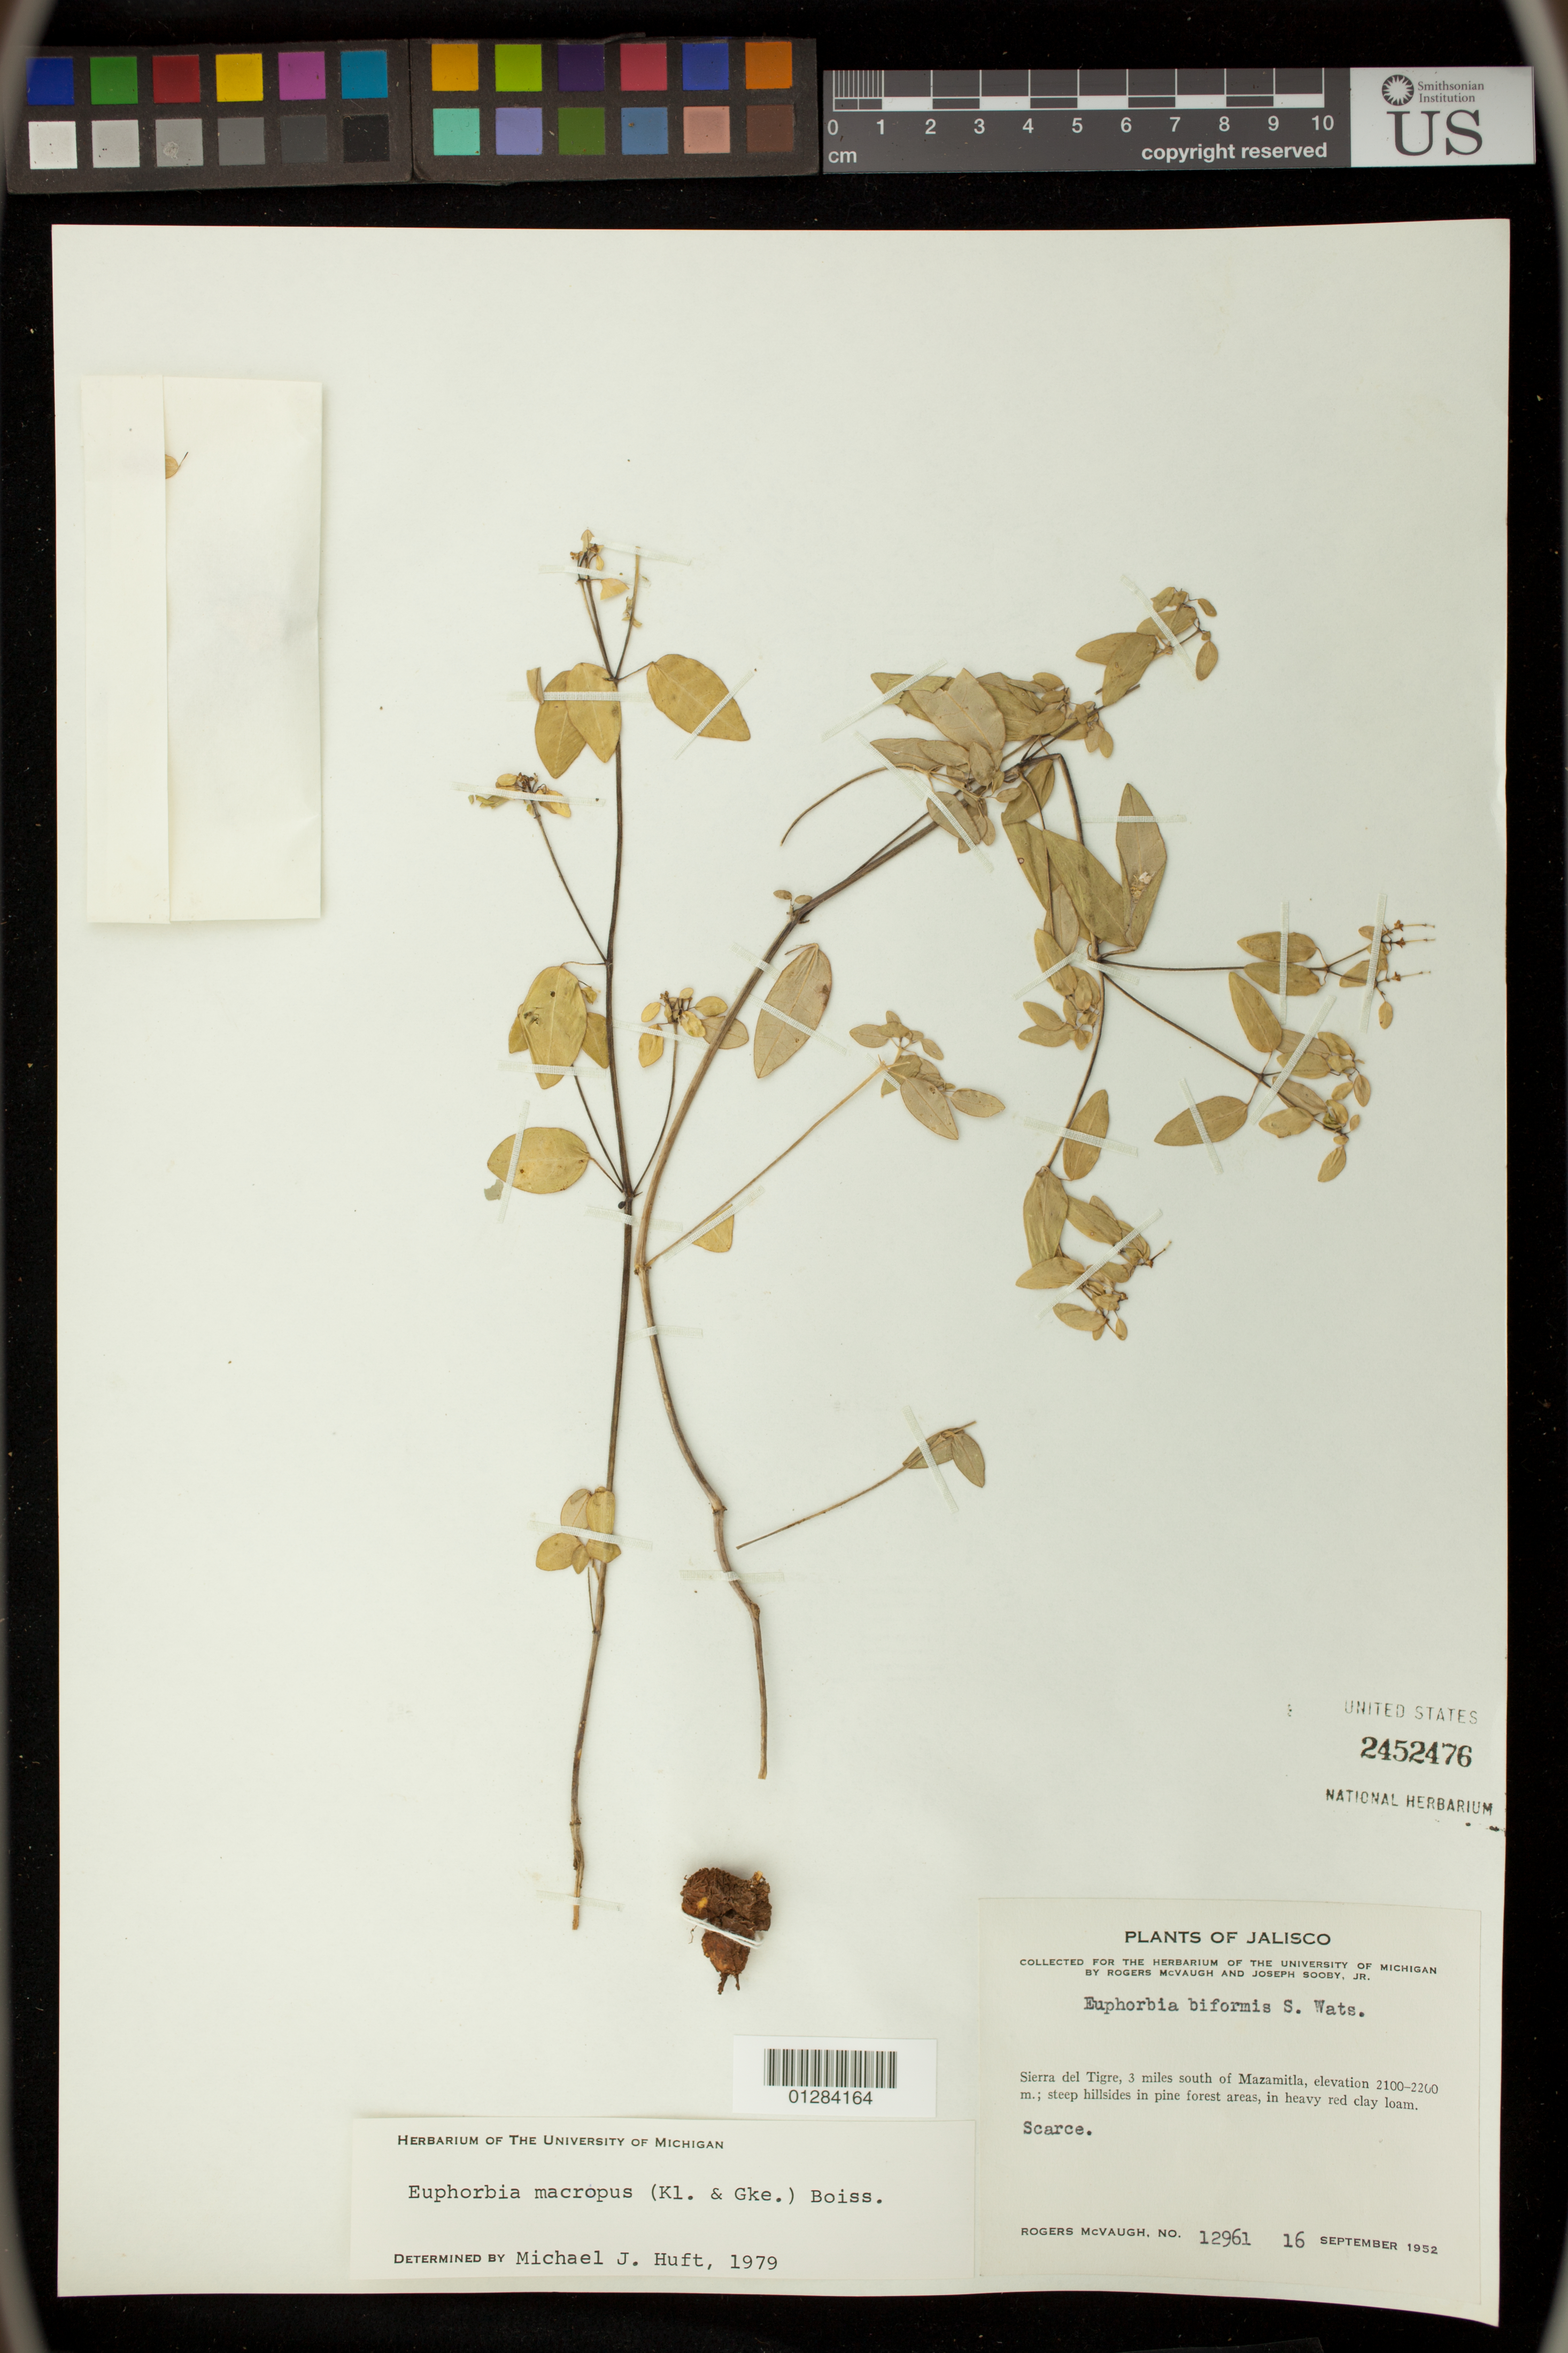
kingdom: Plantae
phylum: Tracheophyta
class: Magnoliopsida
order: Malpighiales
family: Euphorbiaceae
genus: Euphorbia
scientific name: Euphorbia macropus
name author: (Klotzsch & Garcke) Boiss.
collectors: R. McVaugh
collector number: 12961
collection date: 1952-09-16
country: Mexico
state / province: Jalisco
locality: Sierra del Tigre, 3 miles south of Mazamitla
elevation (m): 2100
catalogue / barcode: US 2452476